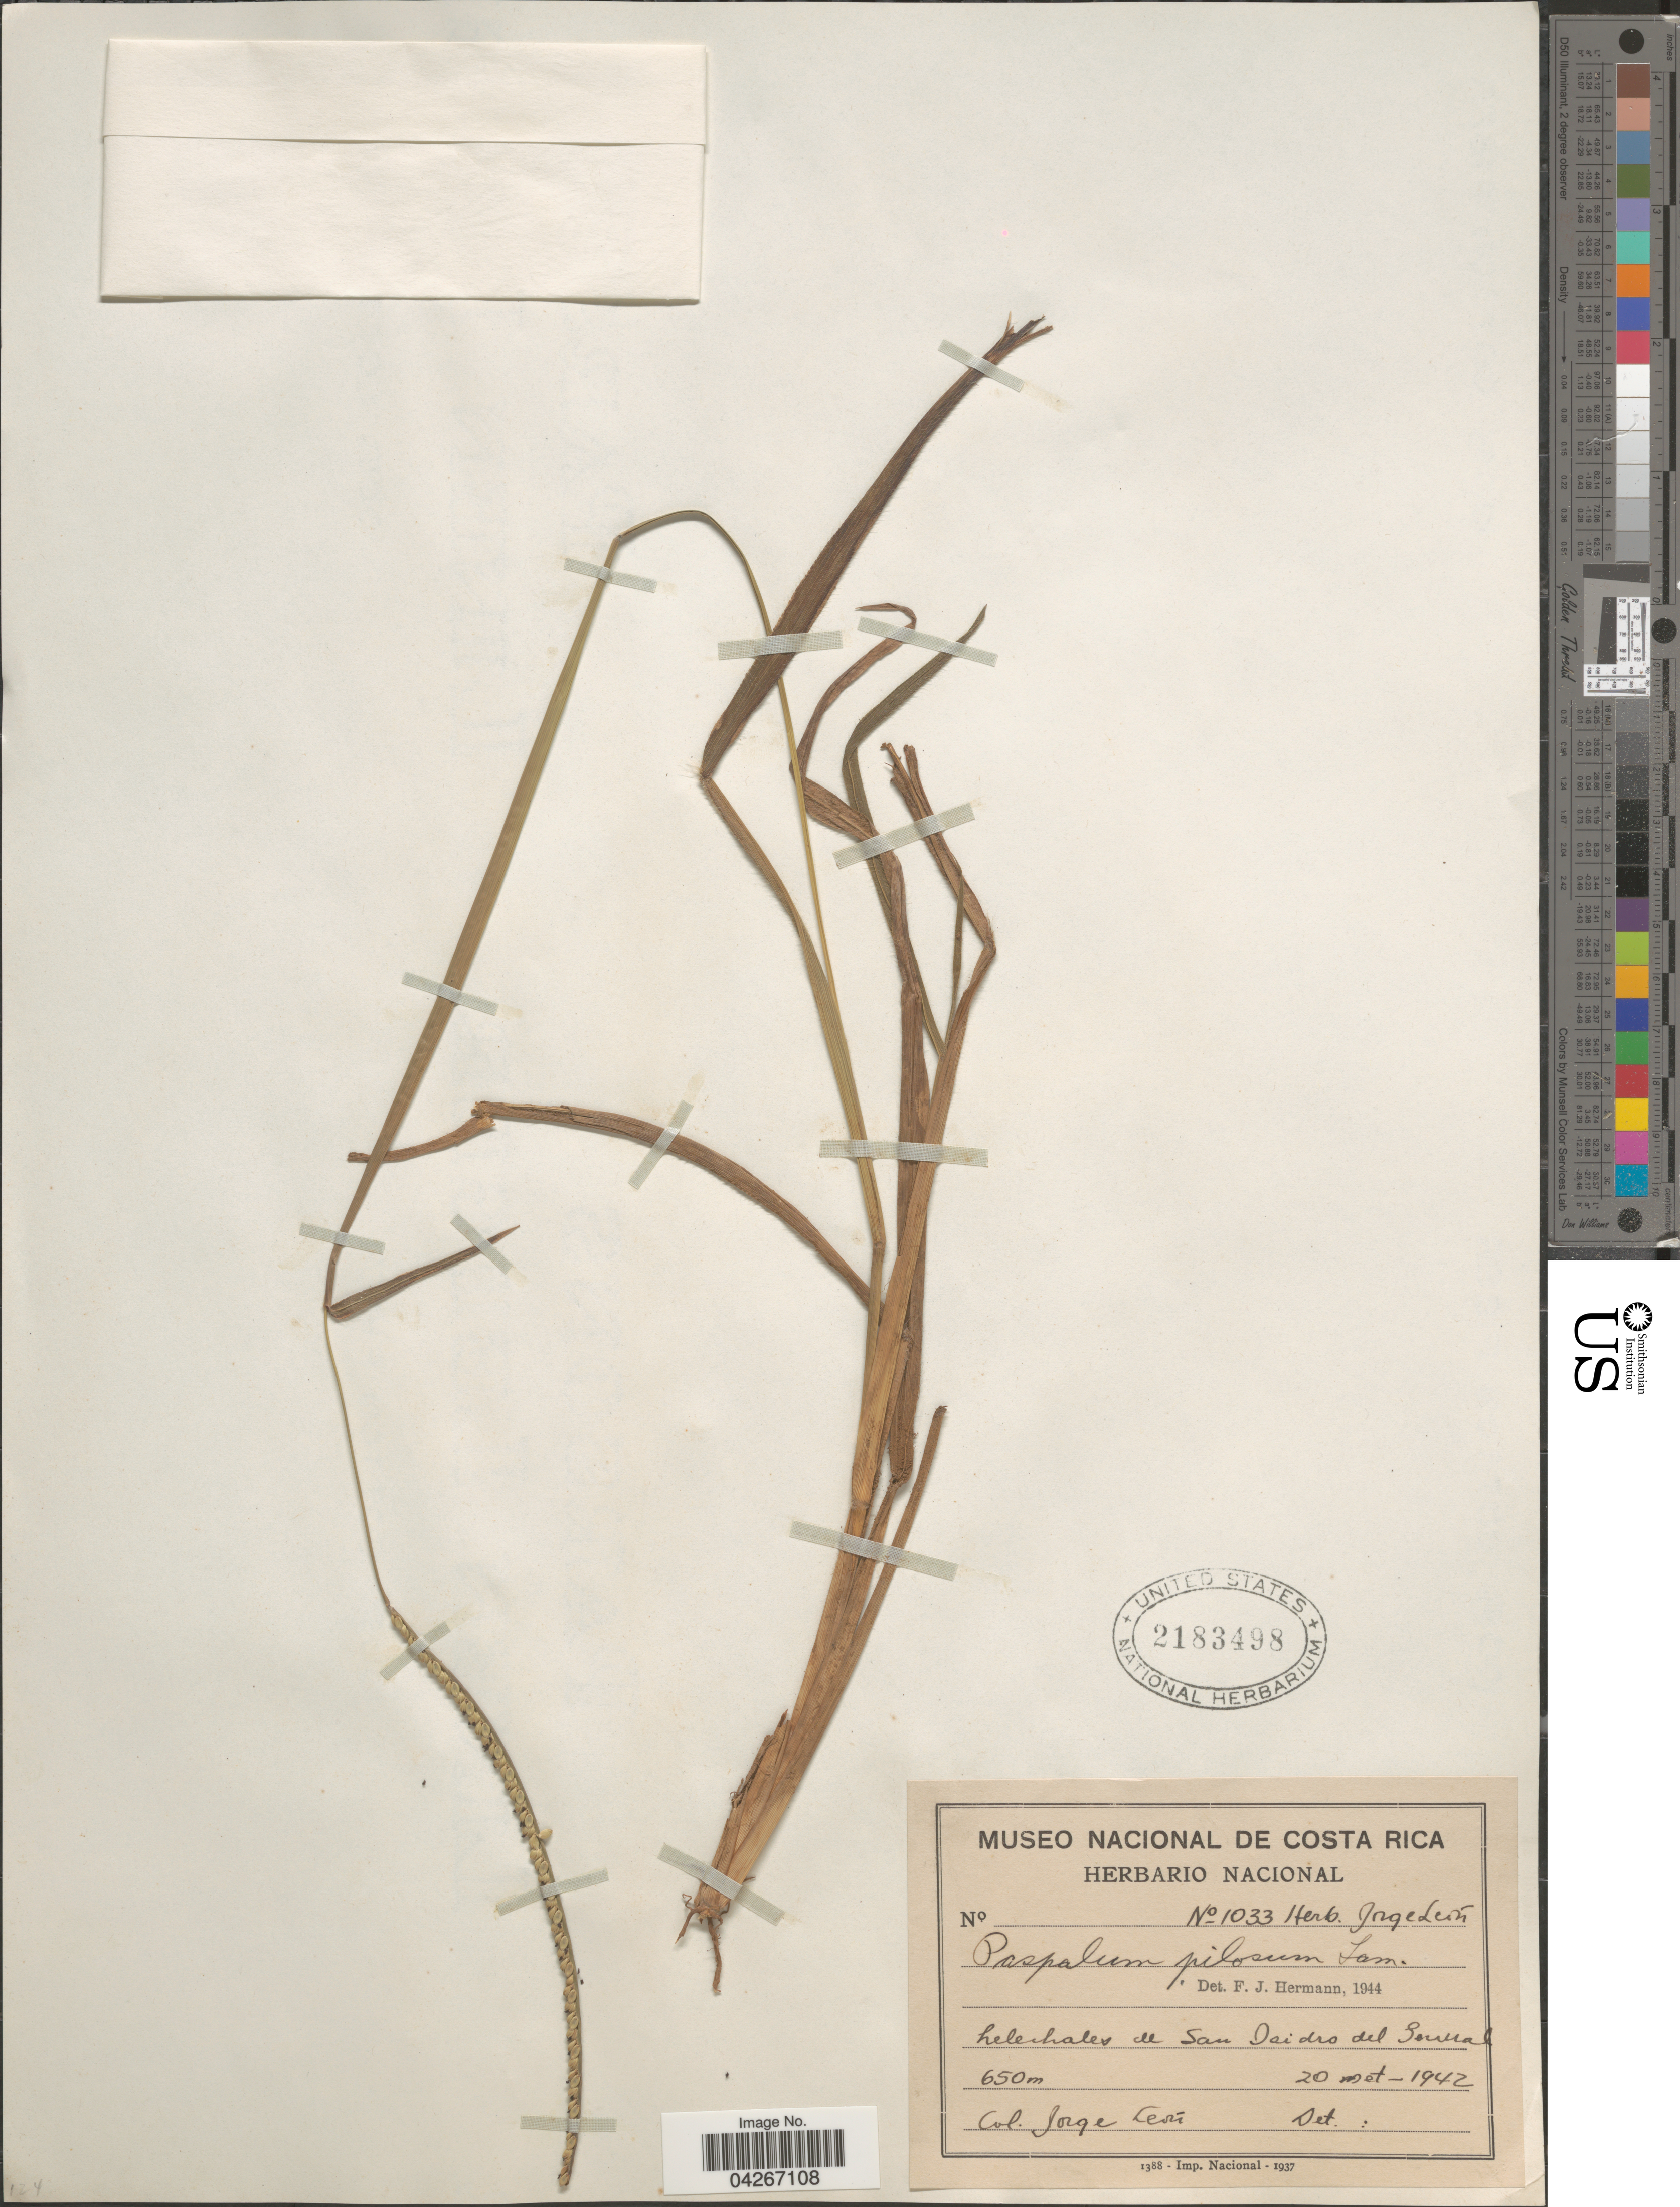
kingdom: Plantae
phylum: Tracheophyta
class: Liliopsida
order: Poales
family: Poaceae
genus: Paspalum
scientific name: Paspalum pilosum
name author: Lam.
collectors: J. León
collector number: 1033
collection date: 1942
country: Costa Rica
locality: Helechales de San Isidro del Sonnal.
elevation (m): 20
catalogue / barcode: US 3283498